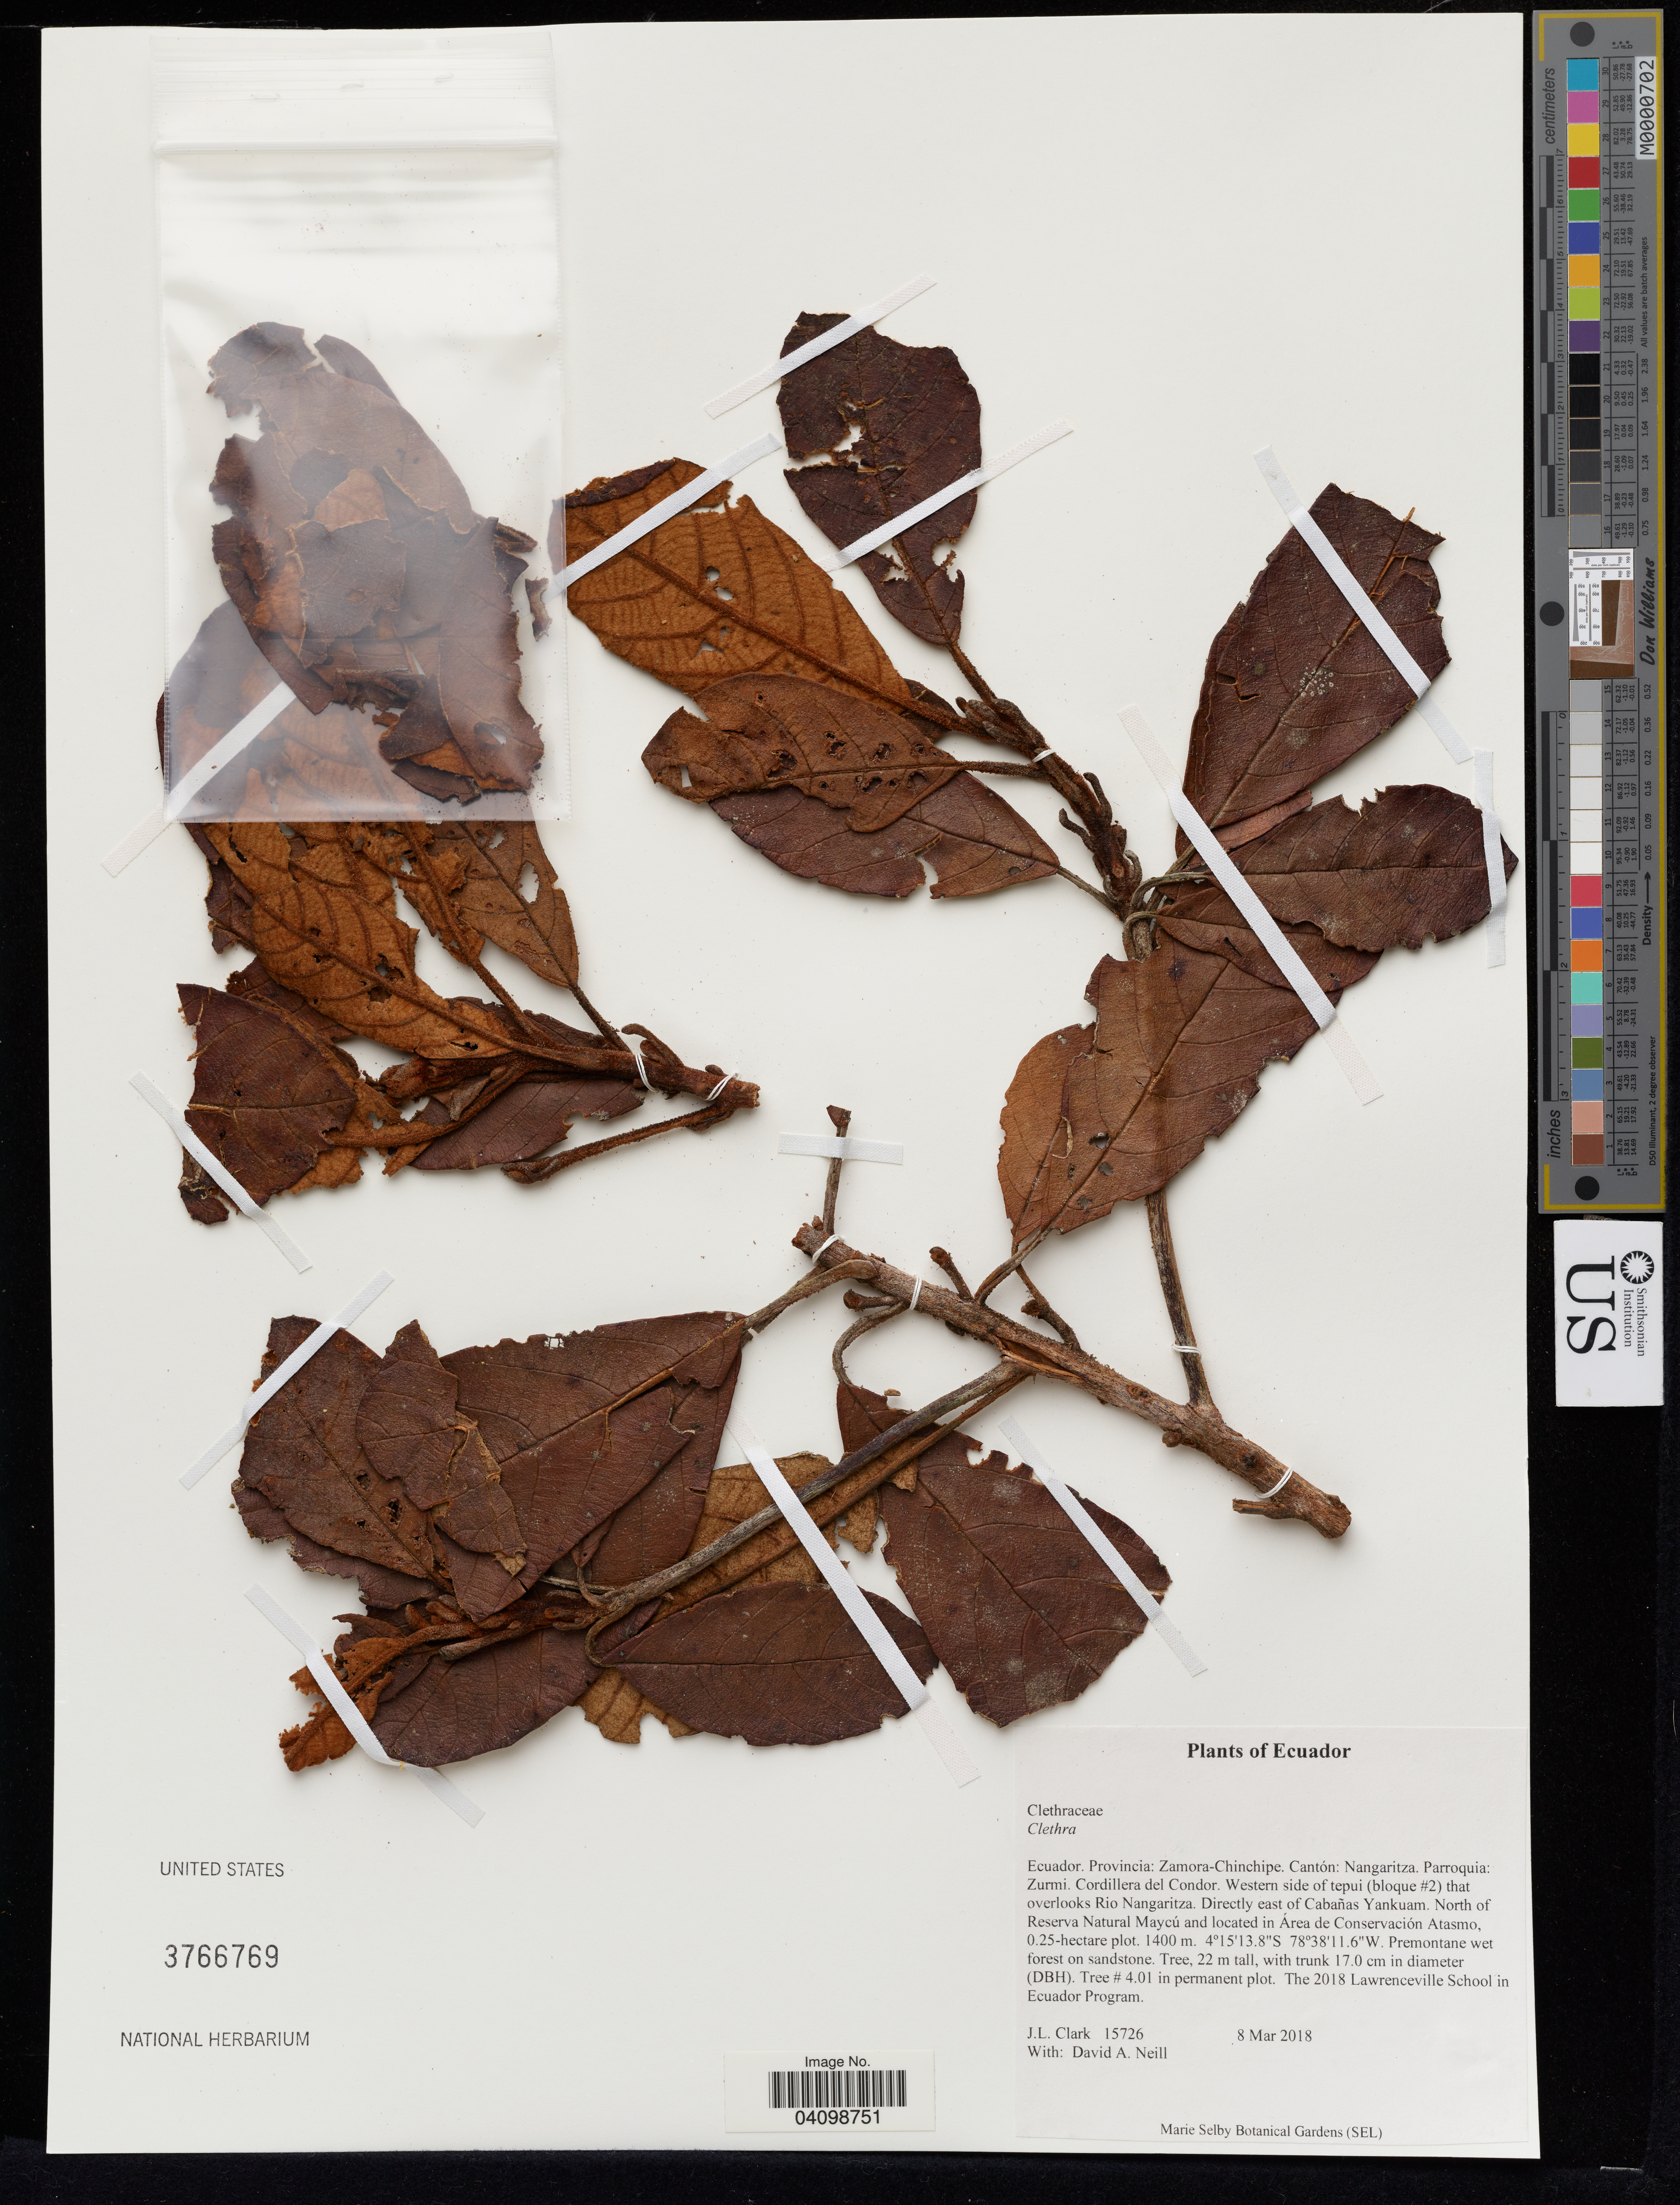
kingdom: Plantae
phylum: Tracheophyta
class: Magnoliopsida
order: Ericales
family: Clethraceae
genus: Clethra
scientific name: Clethra sp.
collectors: J. Clark & D. A. Neill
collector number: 15726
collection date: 2018-03-08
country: Ecuador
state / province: Zamora-Chinchipe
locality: Cantón: Nangaritza. Parroquia: Zurmi. Cordillera del Condor. Western side of tepui (bloque #2) that overlooks Rio Nangaritza. Directly east of Cabañas Yankuam. North of Reserva Natural Maycú and located in Área de Conservación Atasmo, 0.25-hectare plot.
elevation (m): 1400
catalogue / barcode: US 3766769